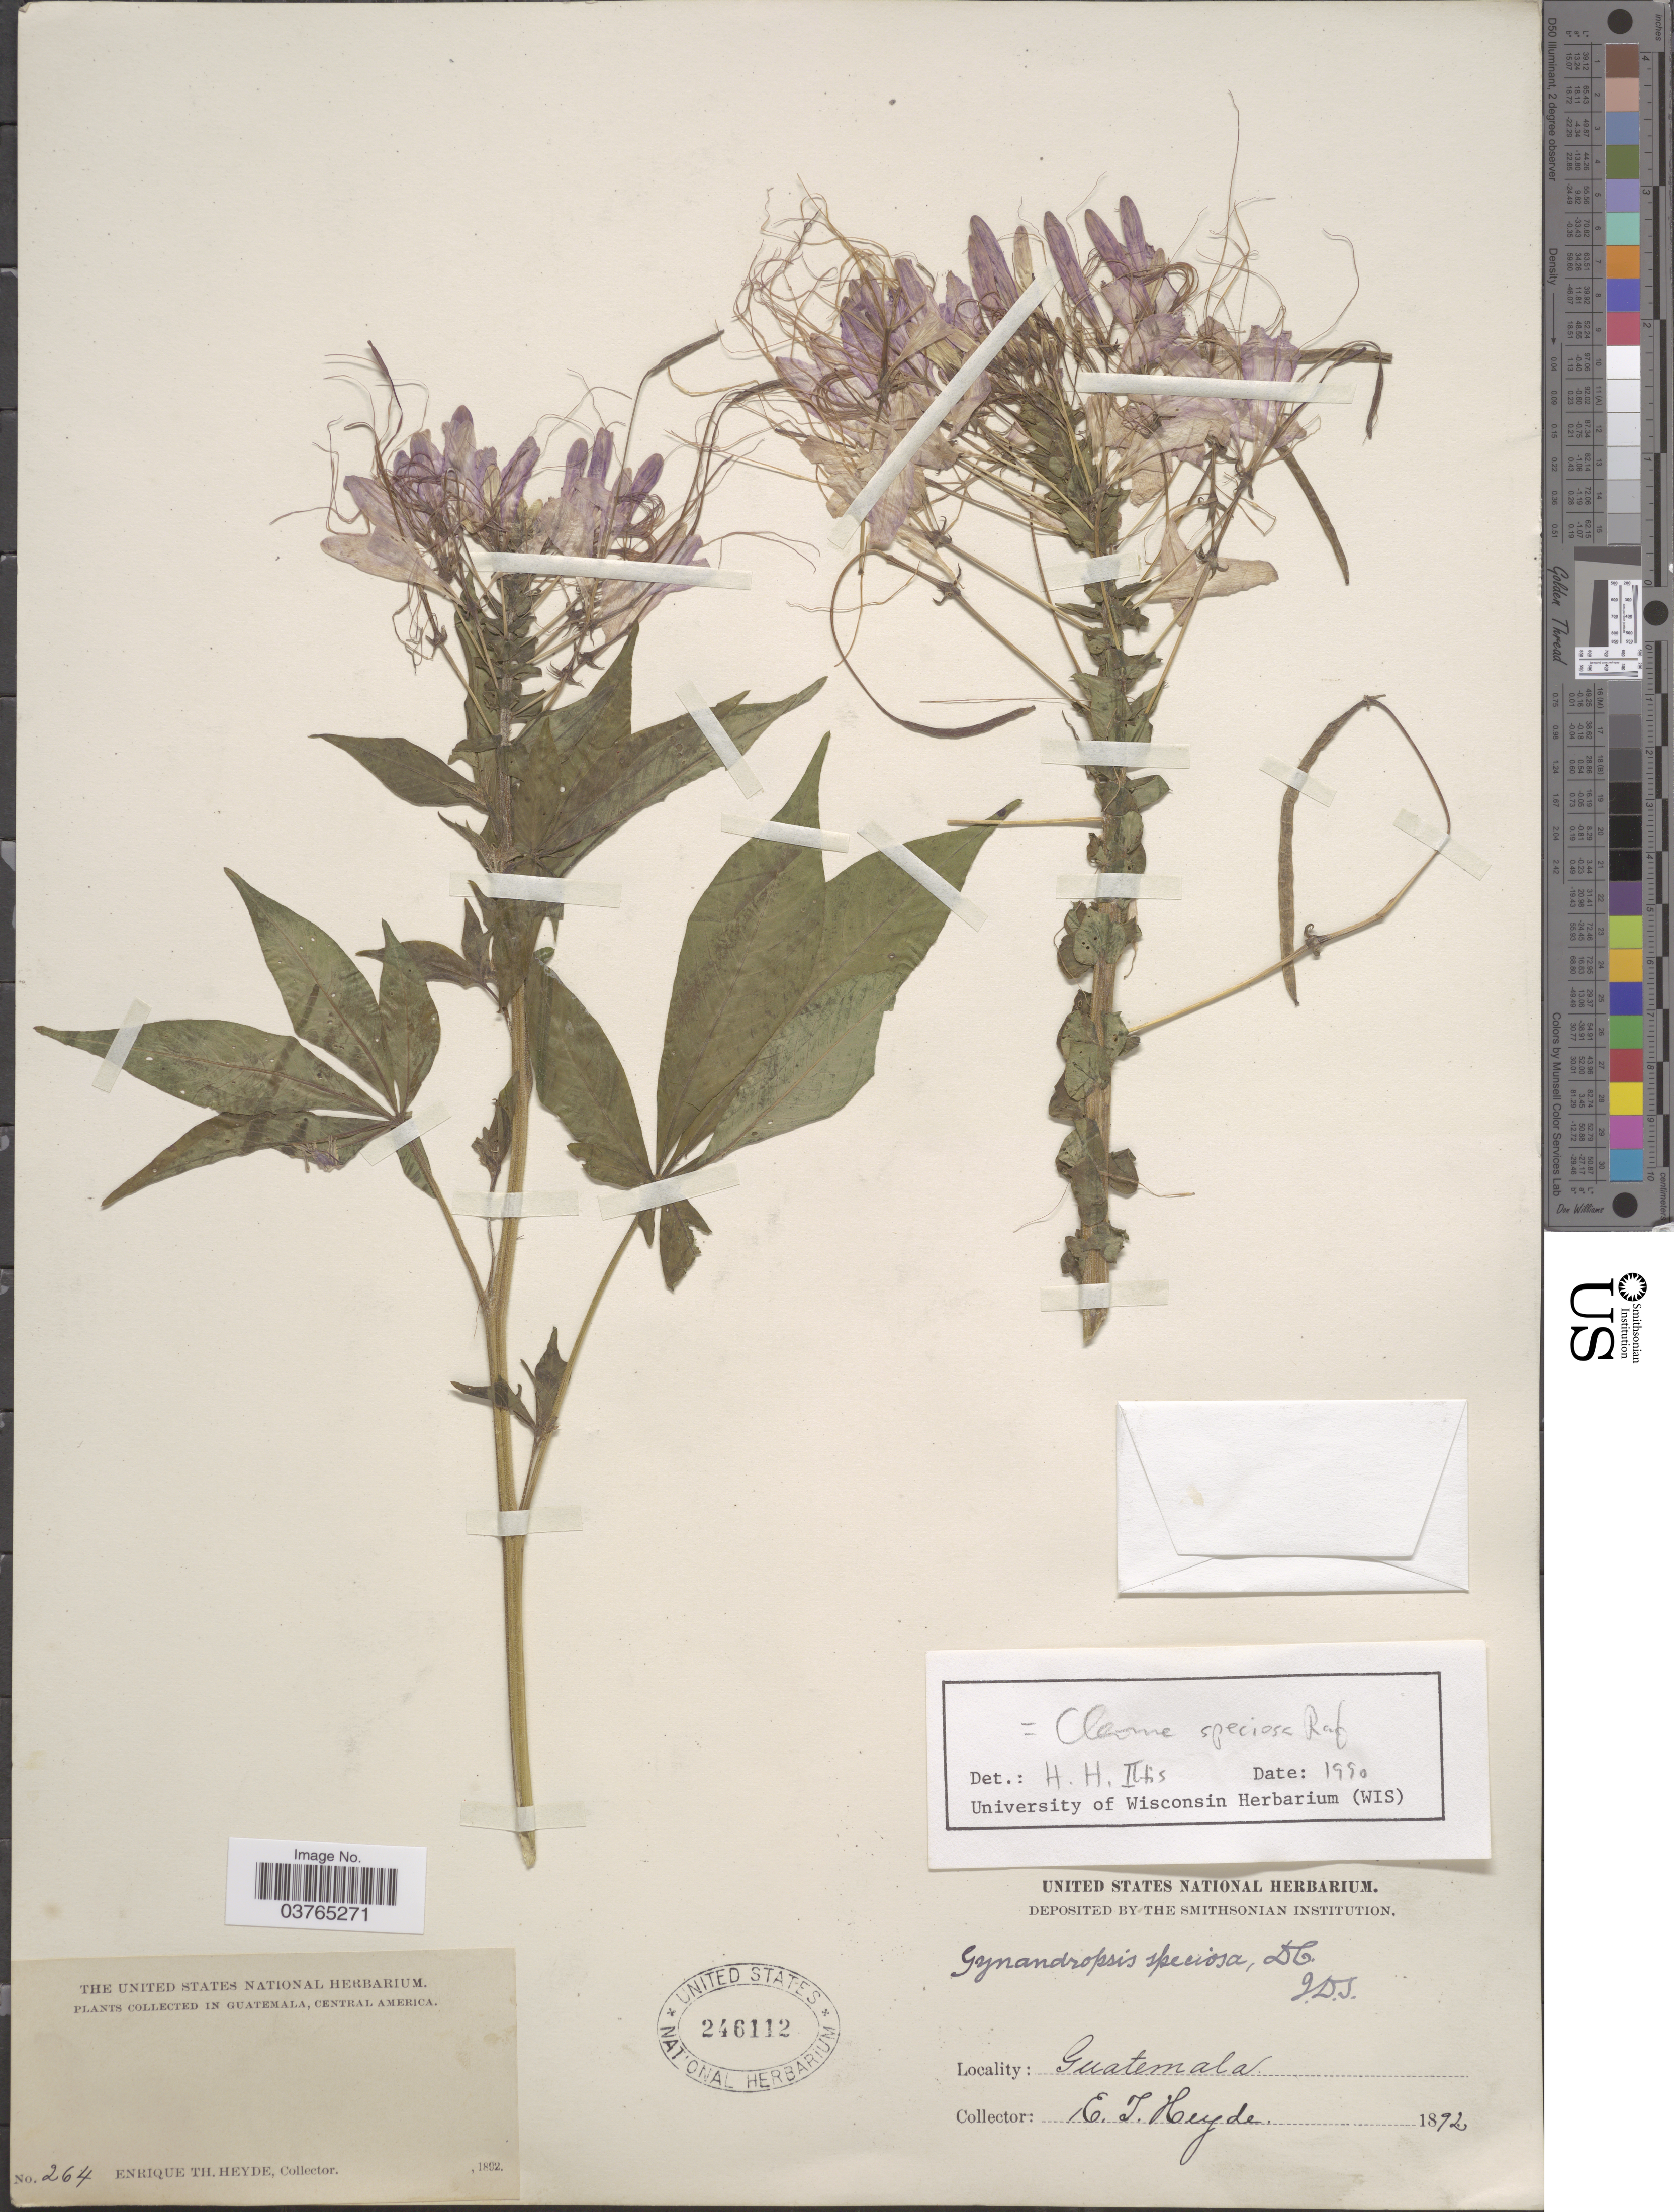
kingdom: Plantae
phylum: Tracheophyta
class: Magnoliopsida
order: Brassicales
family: Cleomaceae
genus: Cleoserrata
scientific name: Cleoserrata speciosa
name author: (Raf.) Iltis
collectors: E. T. Heyde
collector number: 264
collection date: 1892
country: Guatemala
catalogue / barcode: US 246112